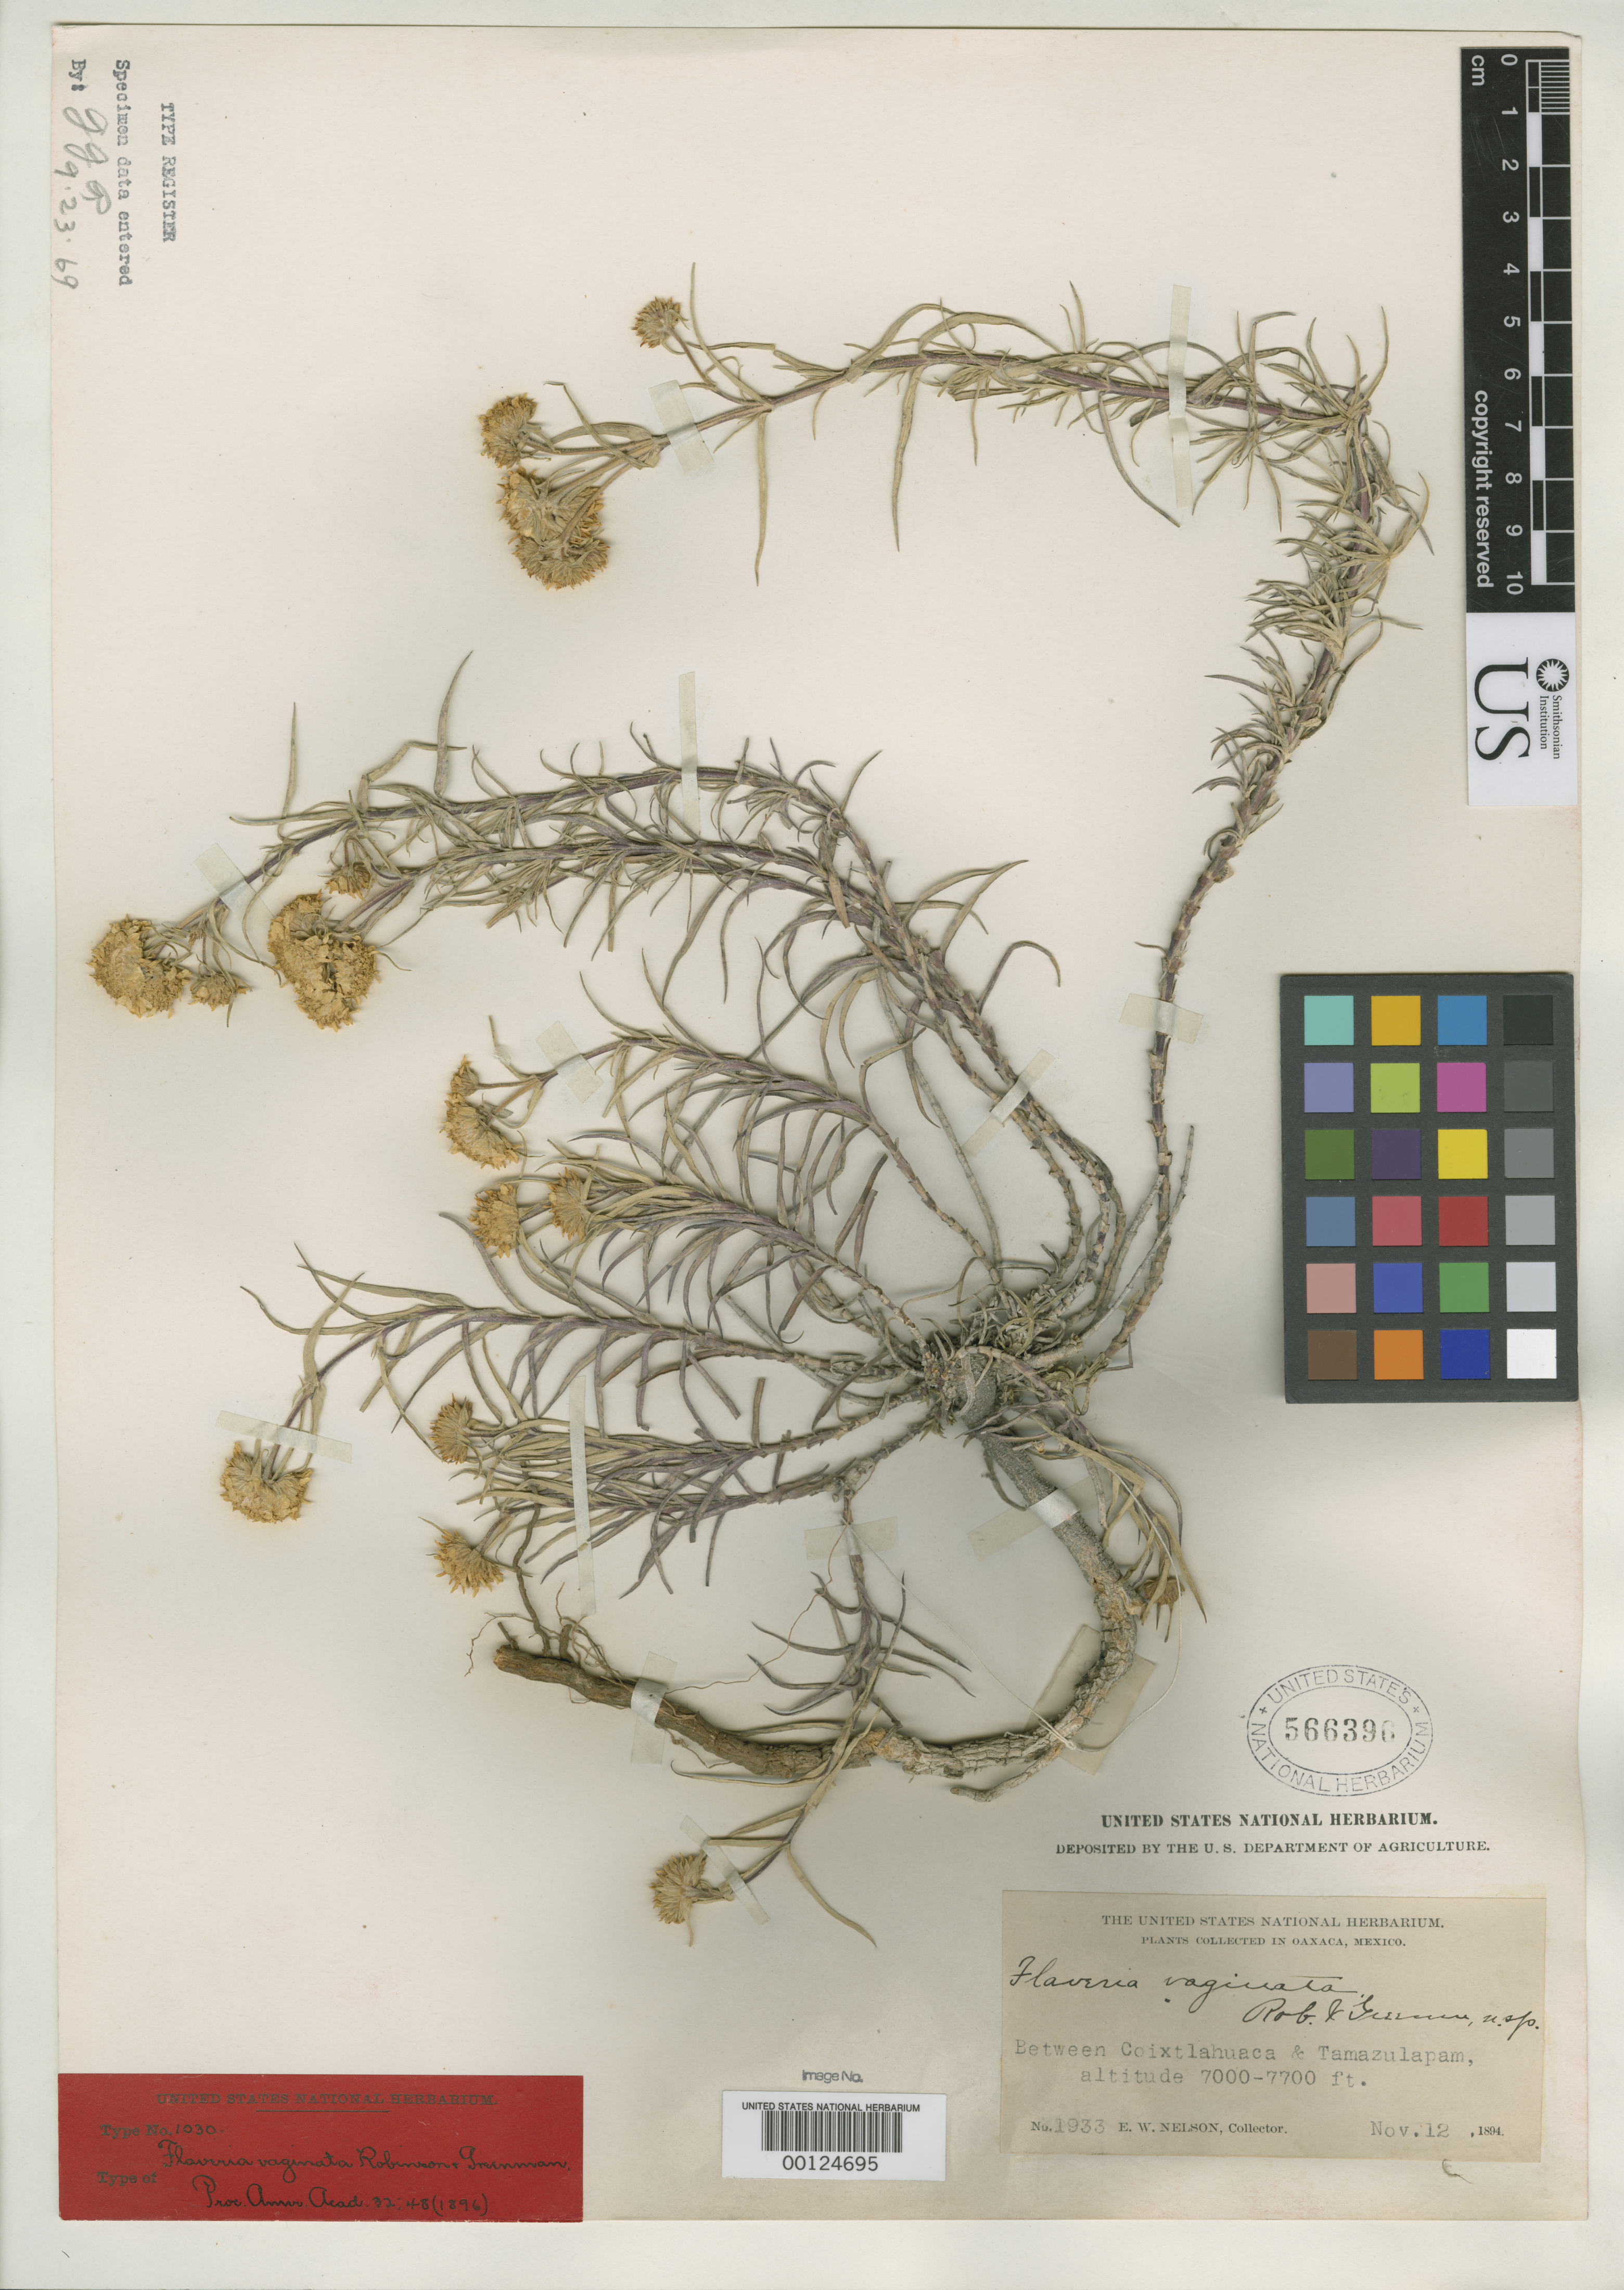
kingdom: Plantae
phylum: Tracheophyta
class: Magnoliopsida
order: Asterales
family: Asteraceae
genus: Flaveria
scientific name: Flaveria vaginata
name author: B.L. Rob. & Greenm.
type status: Isotype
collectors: E. W. Nelson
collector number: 1933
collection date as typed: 12 Nov 1894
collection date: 1894-11-12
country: Mexico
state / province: Oaxaca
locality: Between Coixtlahuaca and Tamazulapam.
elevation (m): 2134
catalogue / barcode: US 566396